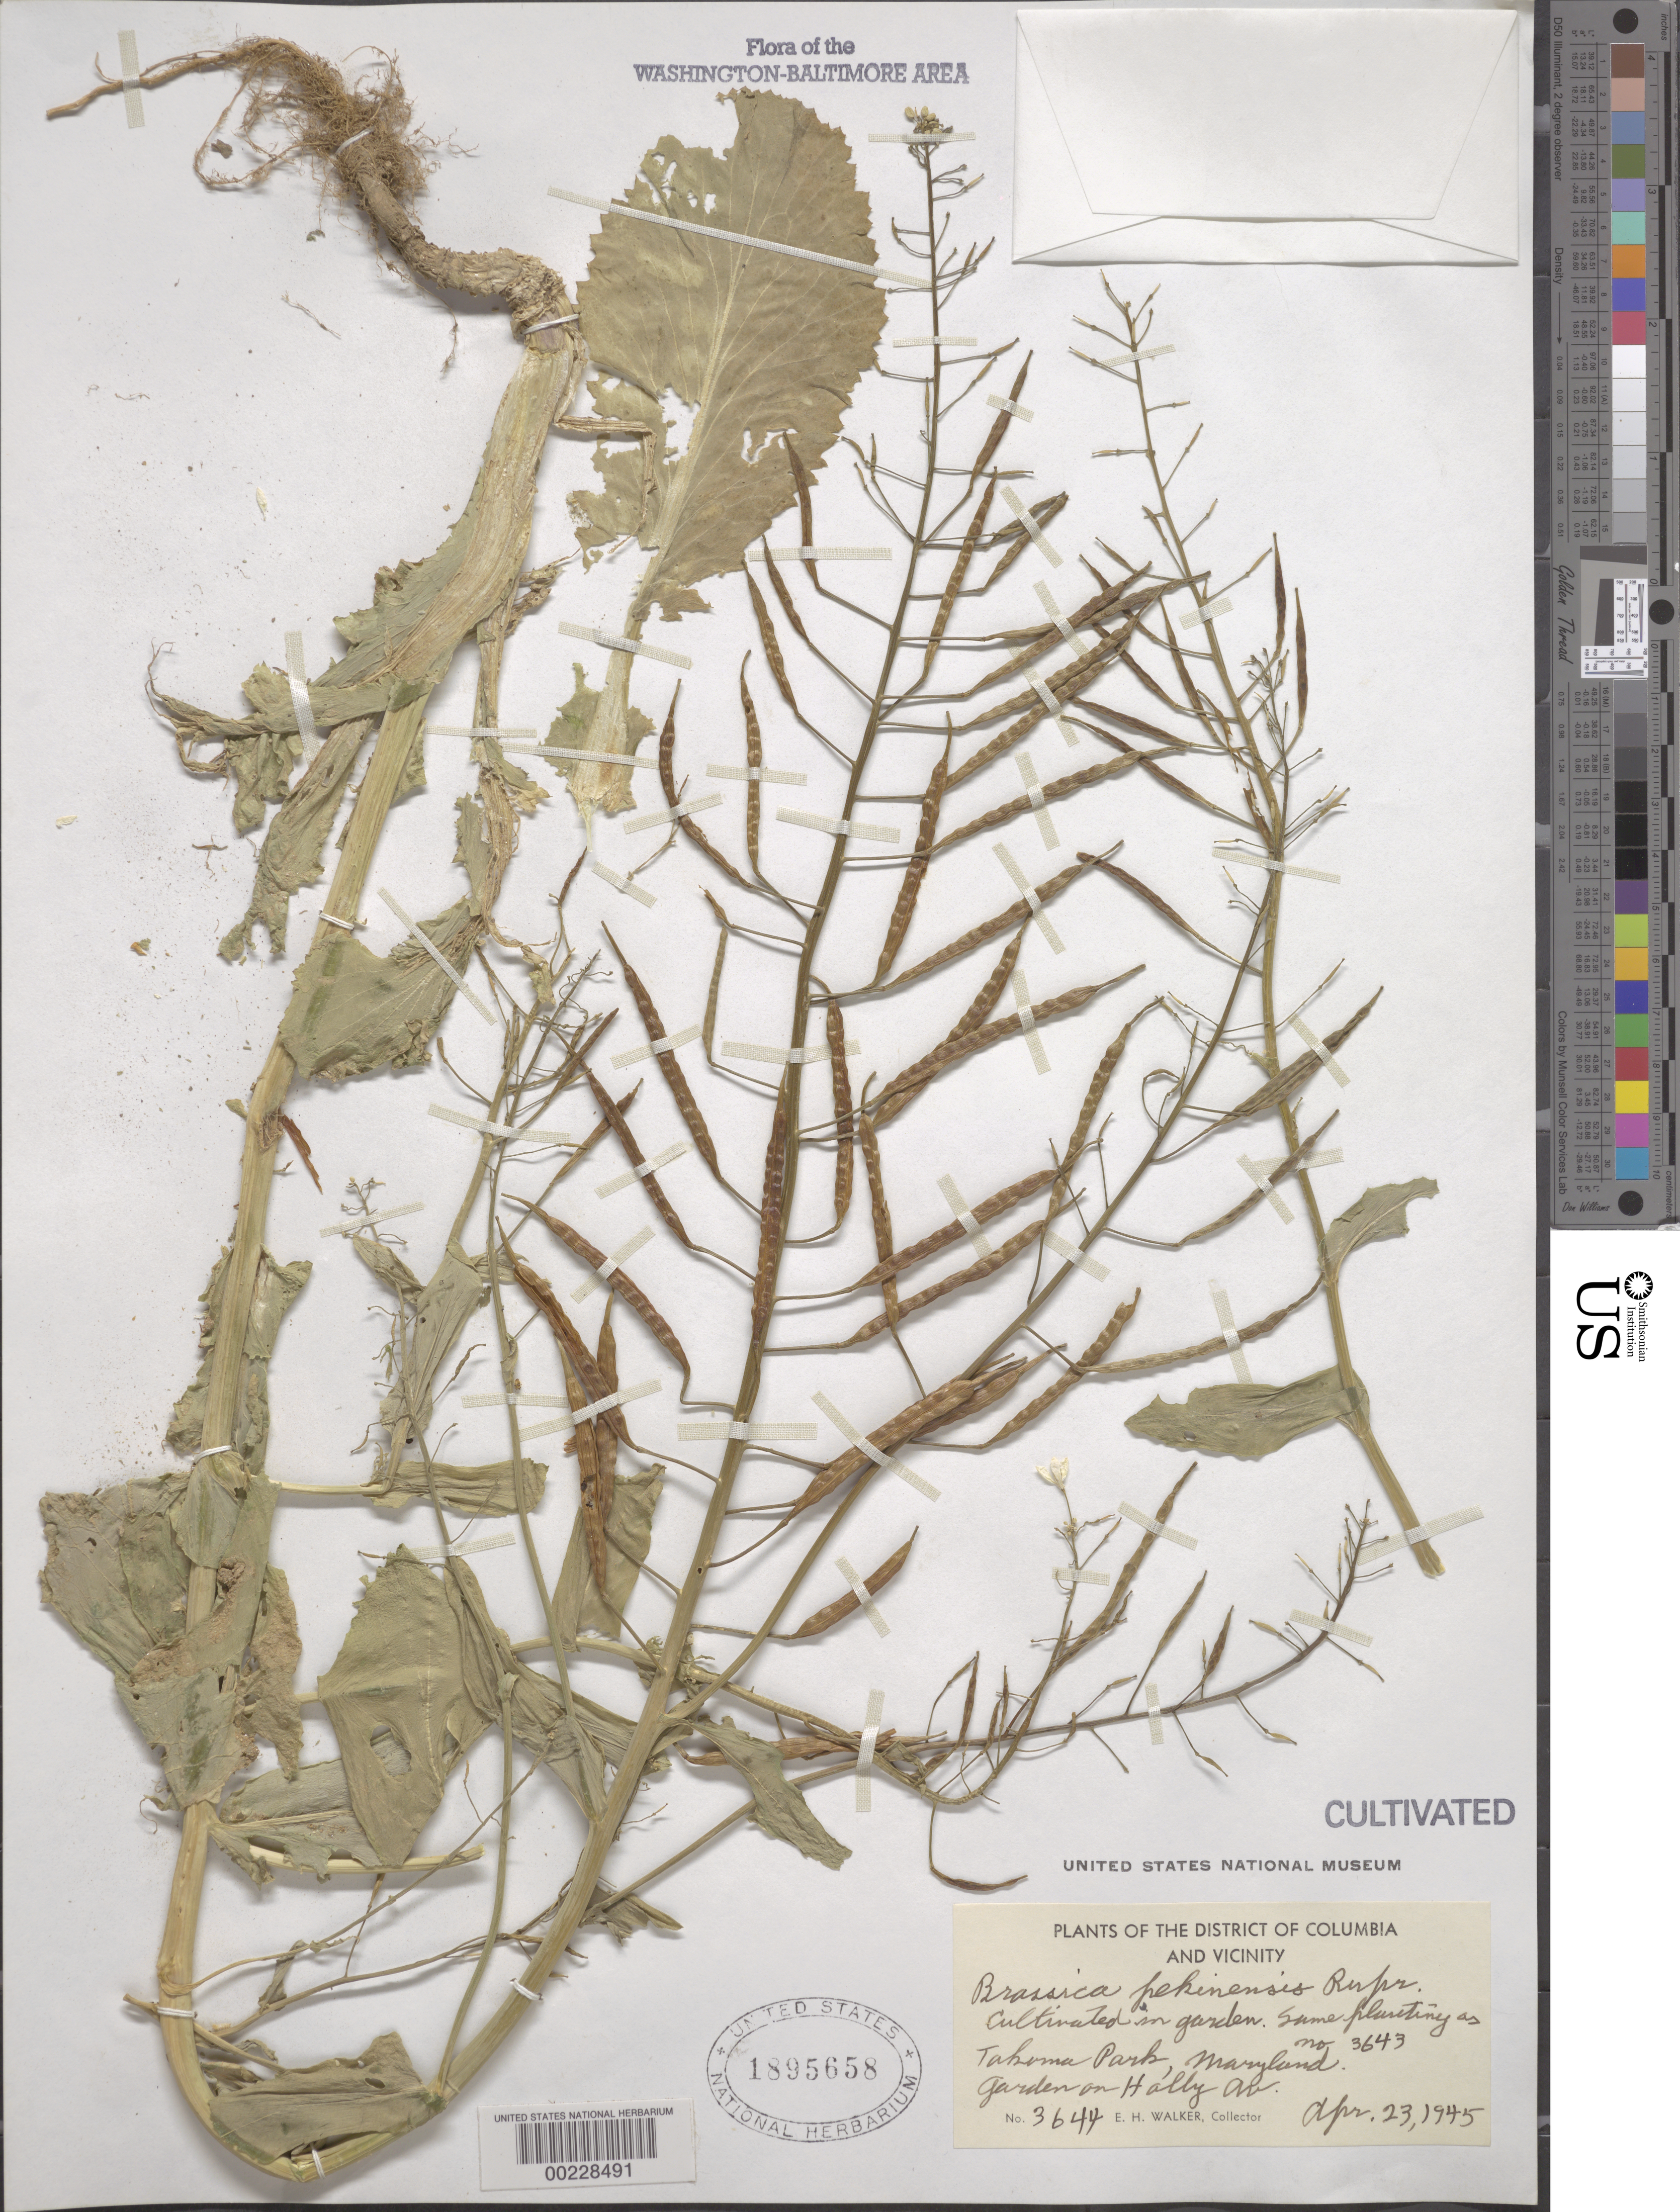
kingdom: Plantae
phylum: Tracheophyta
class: Magnoliopsida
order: Brassicales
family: Brassicaceae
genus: Brassica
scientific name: Brassica pekinensis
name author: Skeels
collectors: E. H. Walker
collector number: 3644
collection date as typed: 23 Apr 1945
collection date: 1945-04-23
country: United States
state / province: Maryland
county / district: Montgomery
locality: Takoma Park, Holly Ave. garden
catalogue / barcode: US 1895658